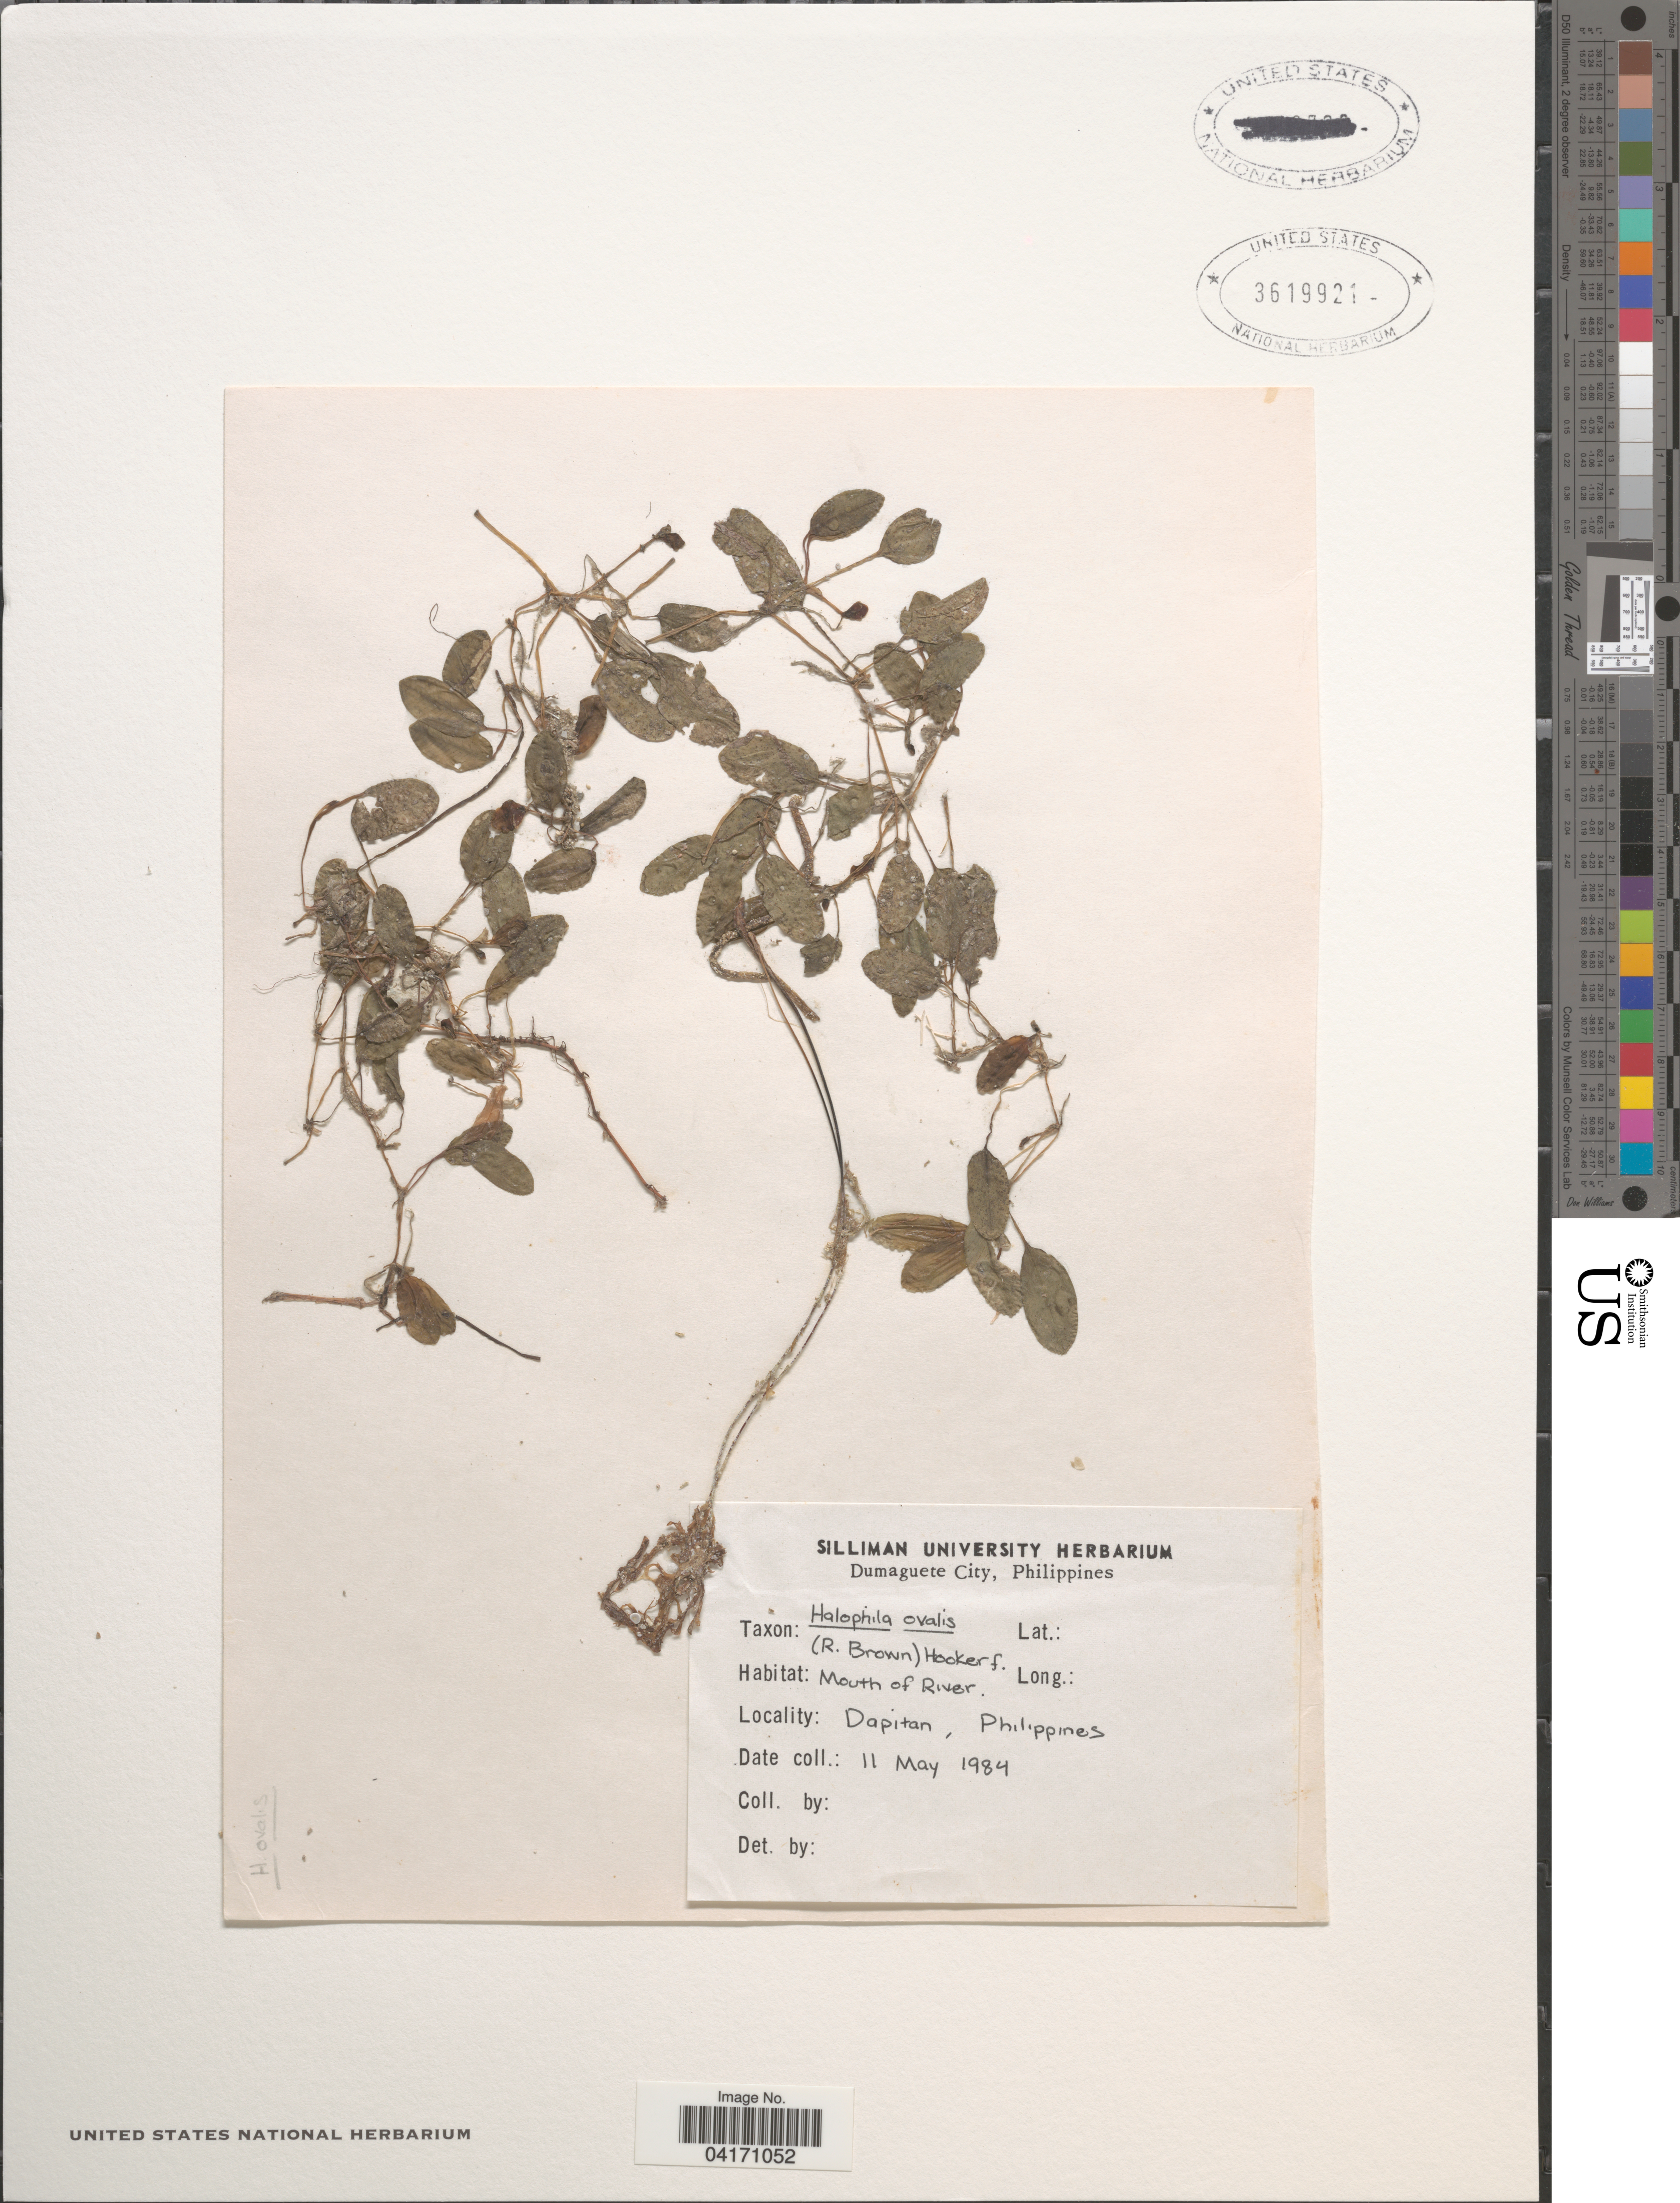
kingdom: Plantae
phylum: Tracheophyta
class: Liliopsida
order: Alismatales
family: Hydrocharitaceae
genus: Halophila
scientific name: Halophila ovalis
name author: (R. Br.) Hook. f.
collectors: Ex herb. Silliman University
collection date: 1984-05-11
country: Philippines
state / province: Zamboanga Peninsula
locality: Mouth of River. Dapitan.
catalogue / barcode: US 3619921